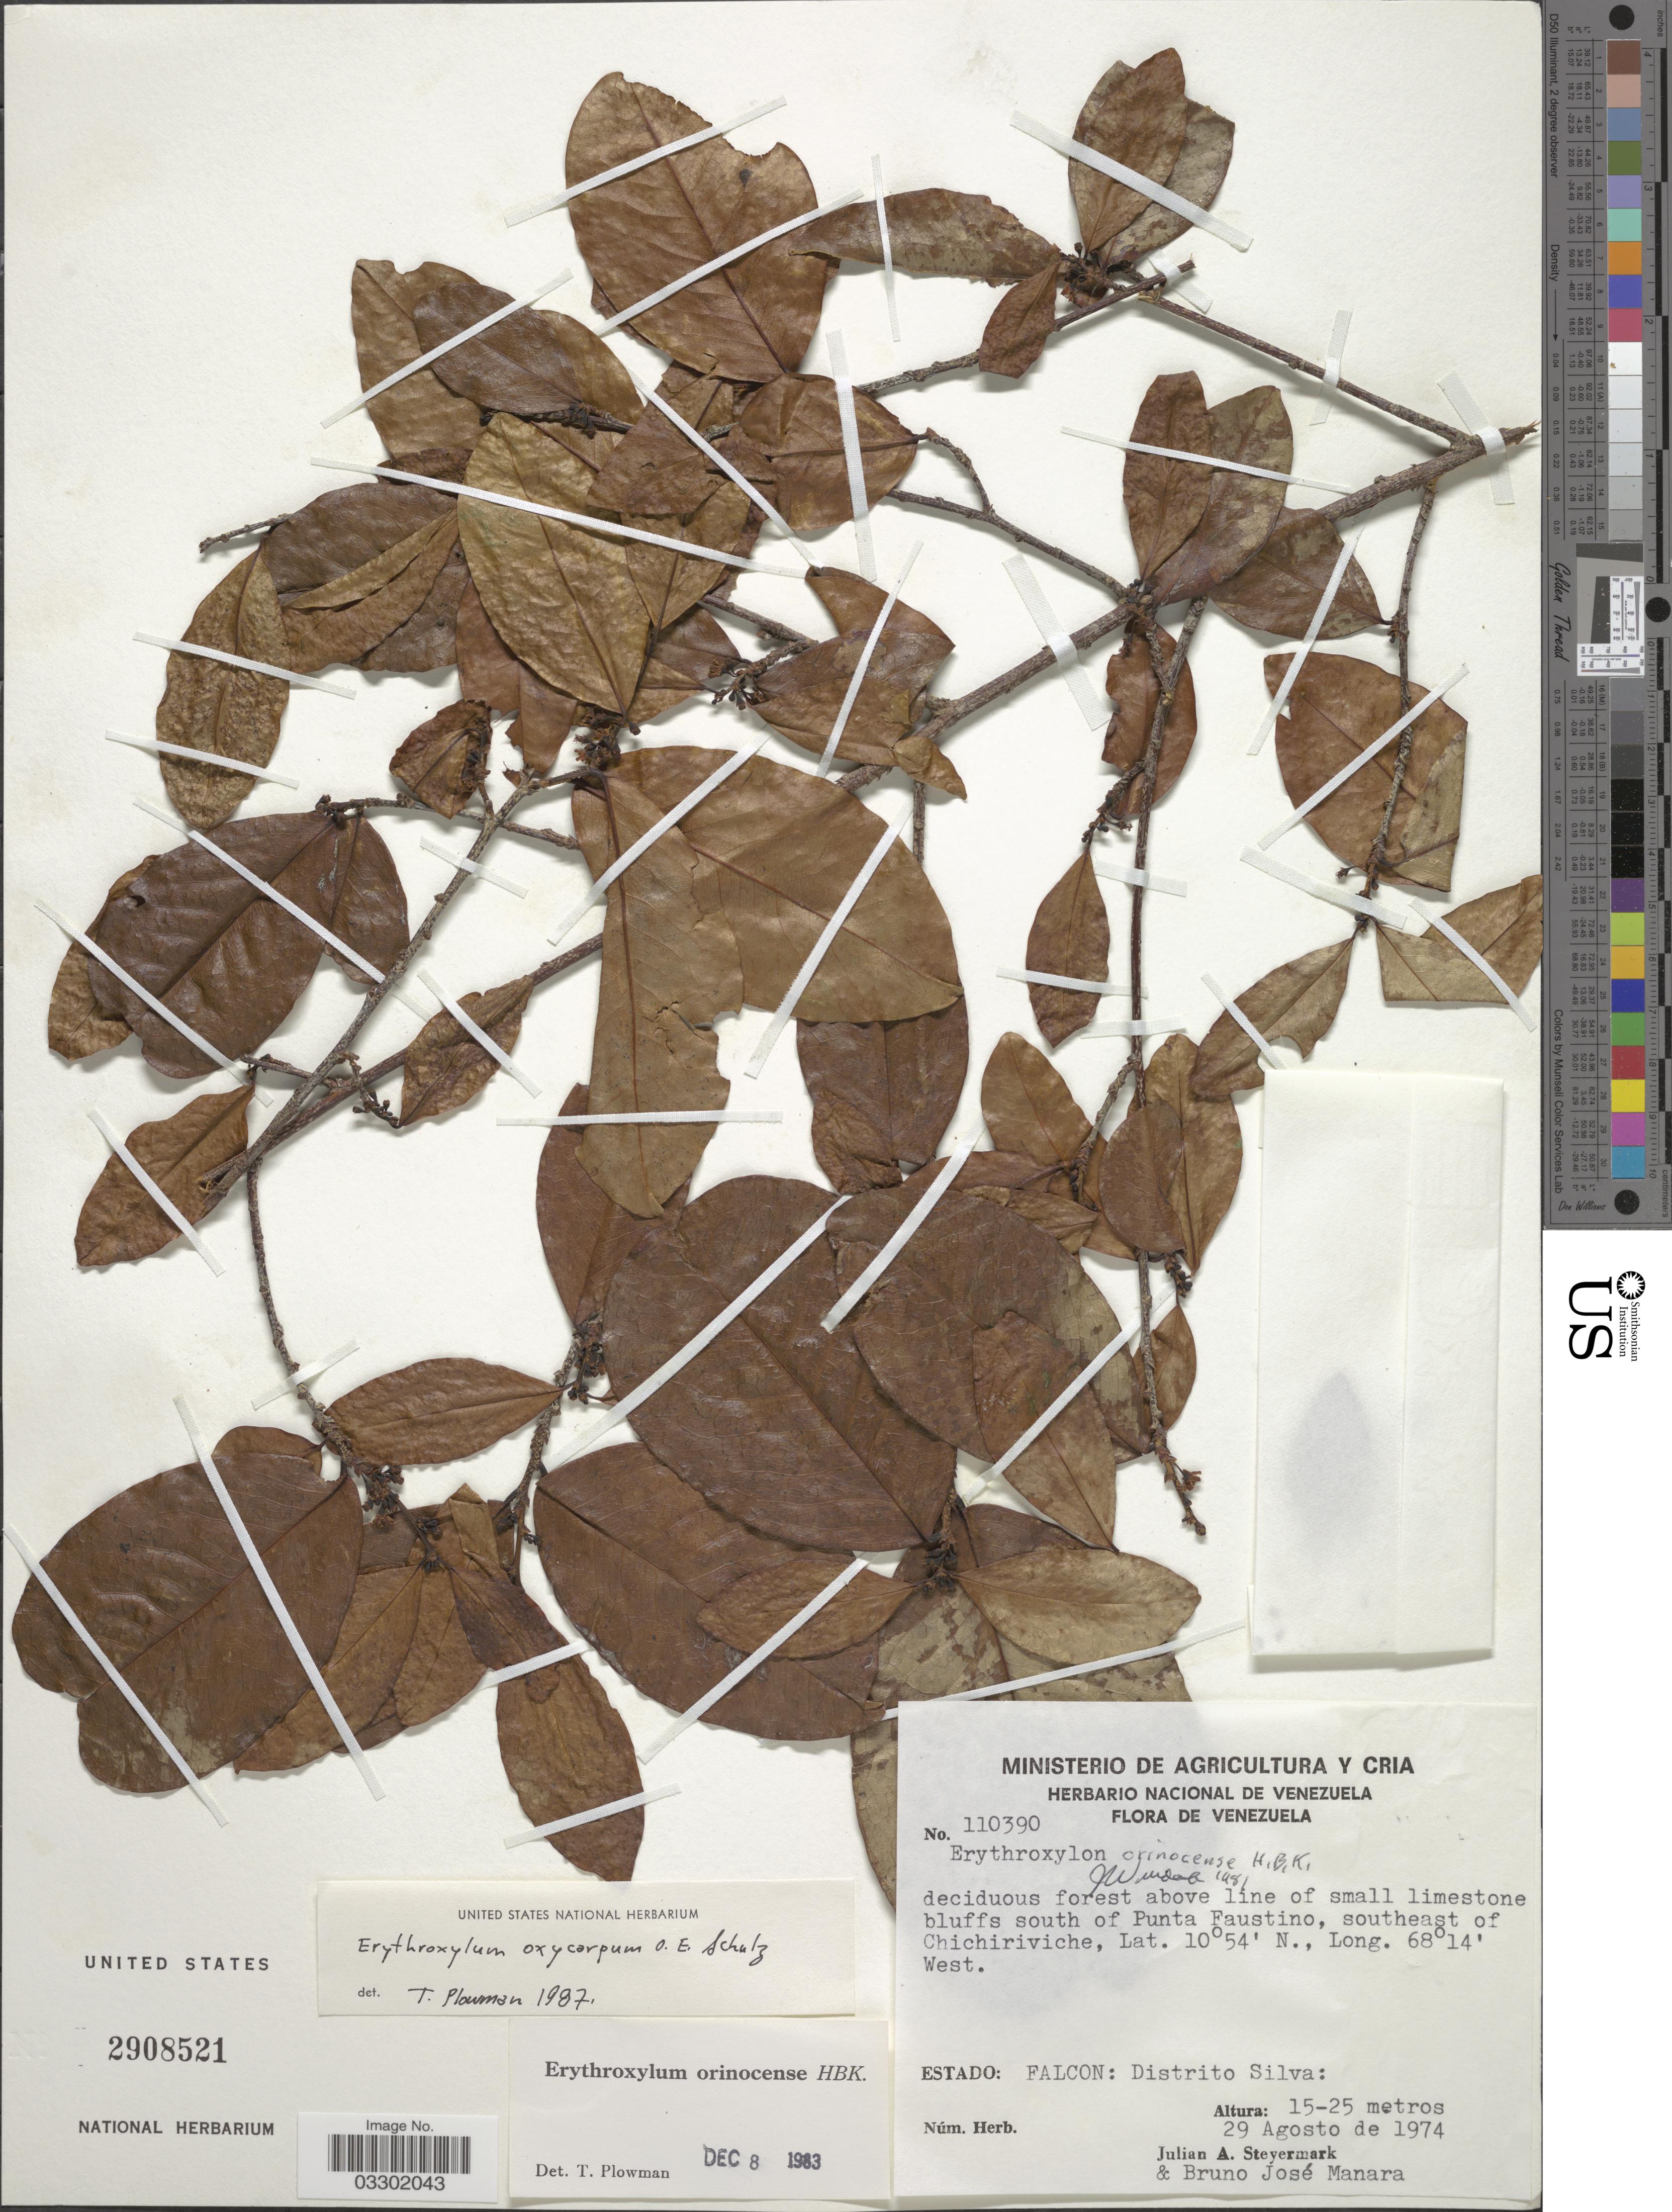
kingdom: Plantae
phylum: Tracheophyta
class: Magnoliopsida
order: Malpighiales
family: Erythroxylaceae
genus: Erythroxylum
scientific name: Erythroxylum oxycarpum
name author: O.E. Schulz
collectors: J. Steyermark & B. Manara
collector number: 110390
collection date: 1974-08-29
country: Venezuela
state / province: Falcón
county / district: Silva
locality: South of Punta Faustino, southeast of Chichiriviche. Distrito Silva.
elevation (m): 15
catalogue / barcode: US 2908521